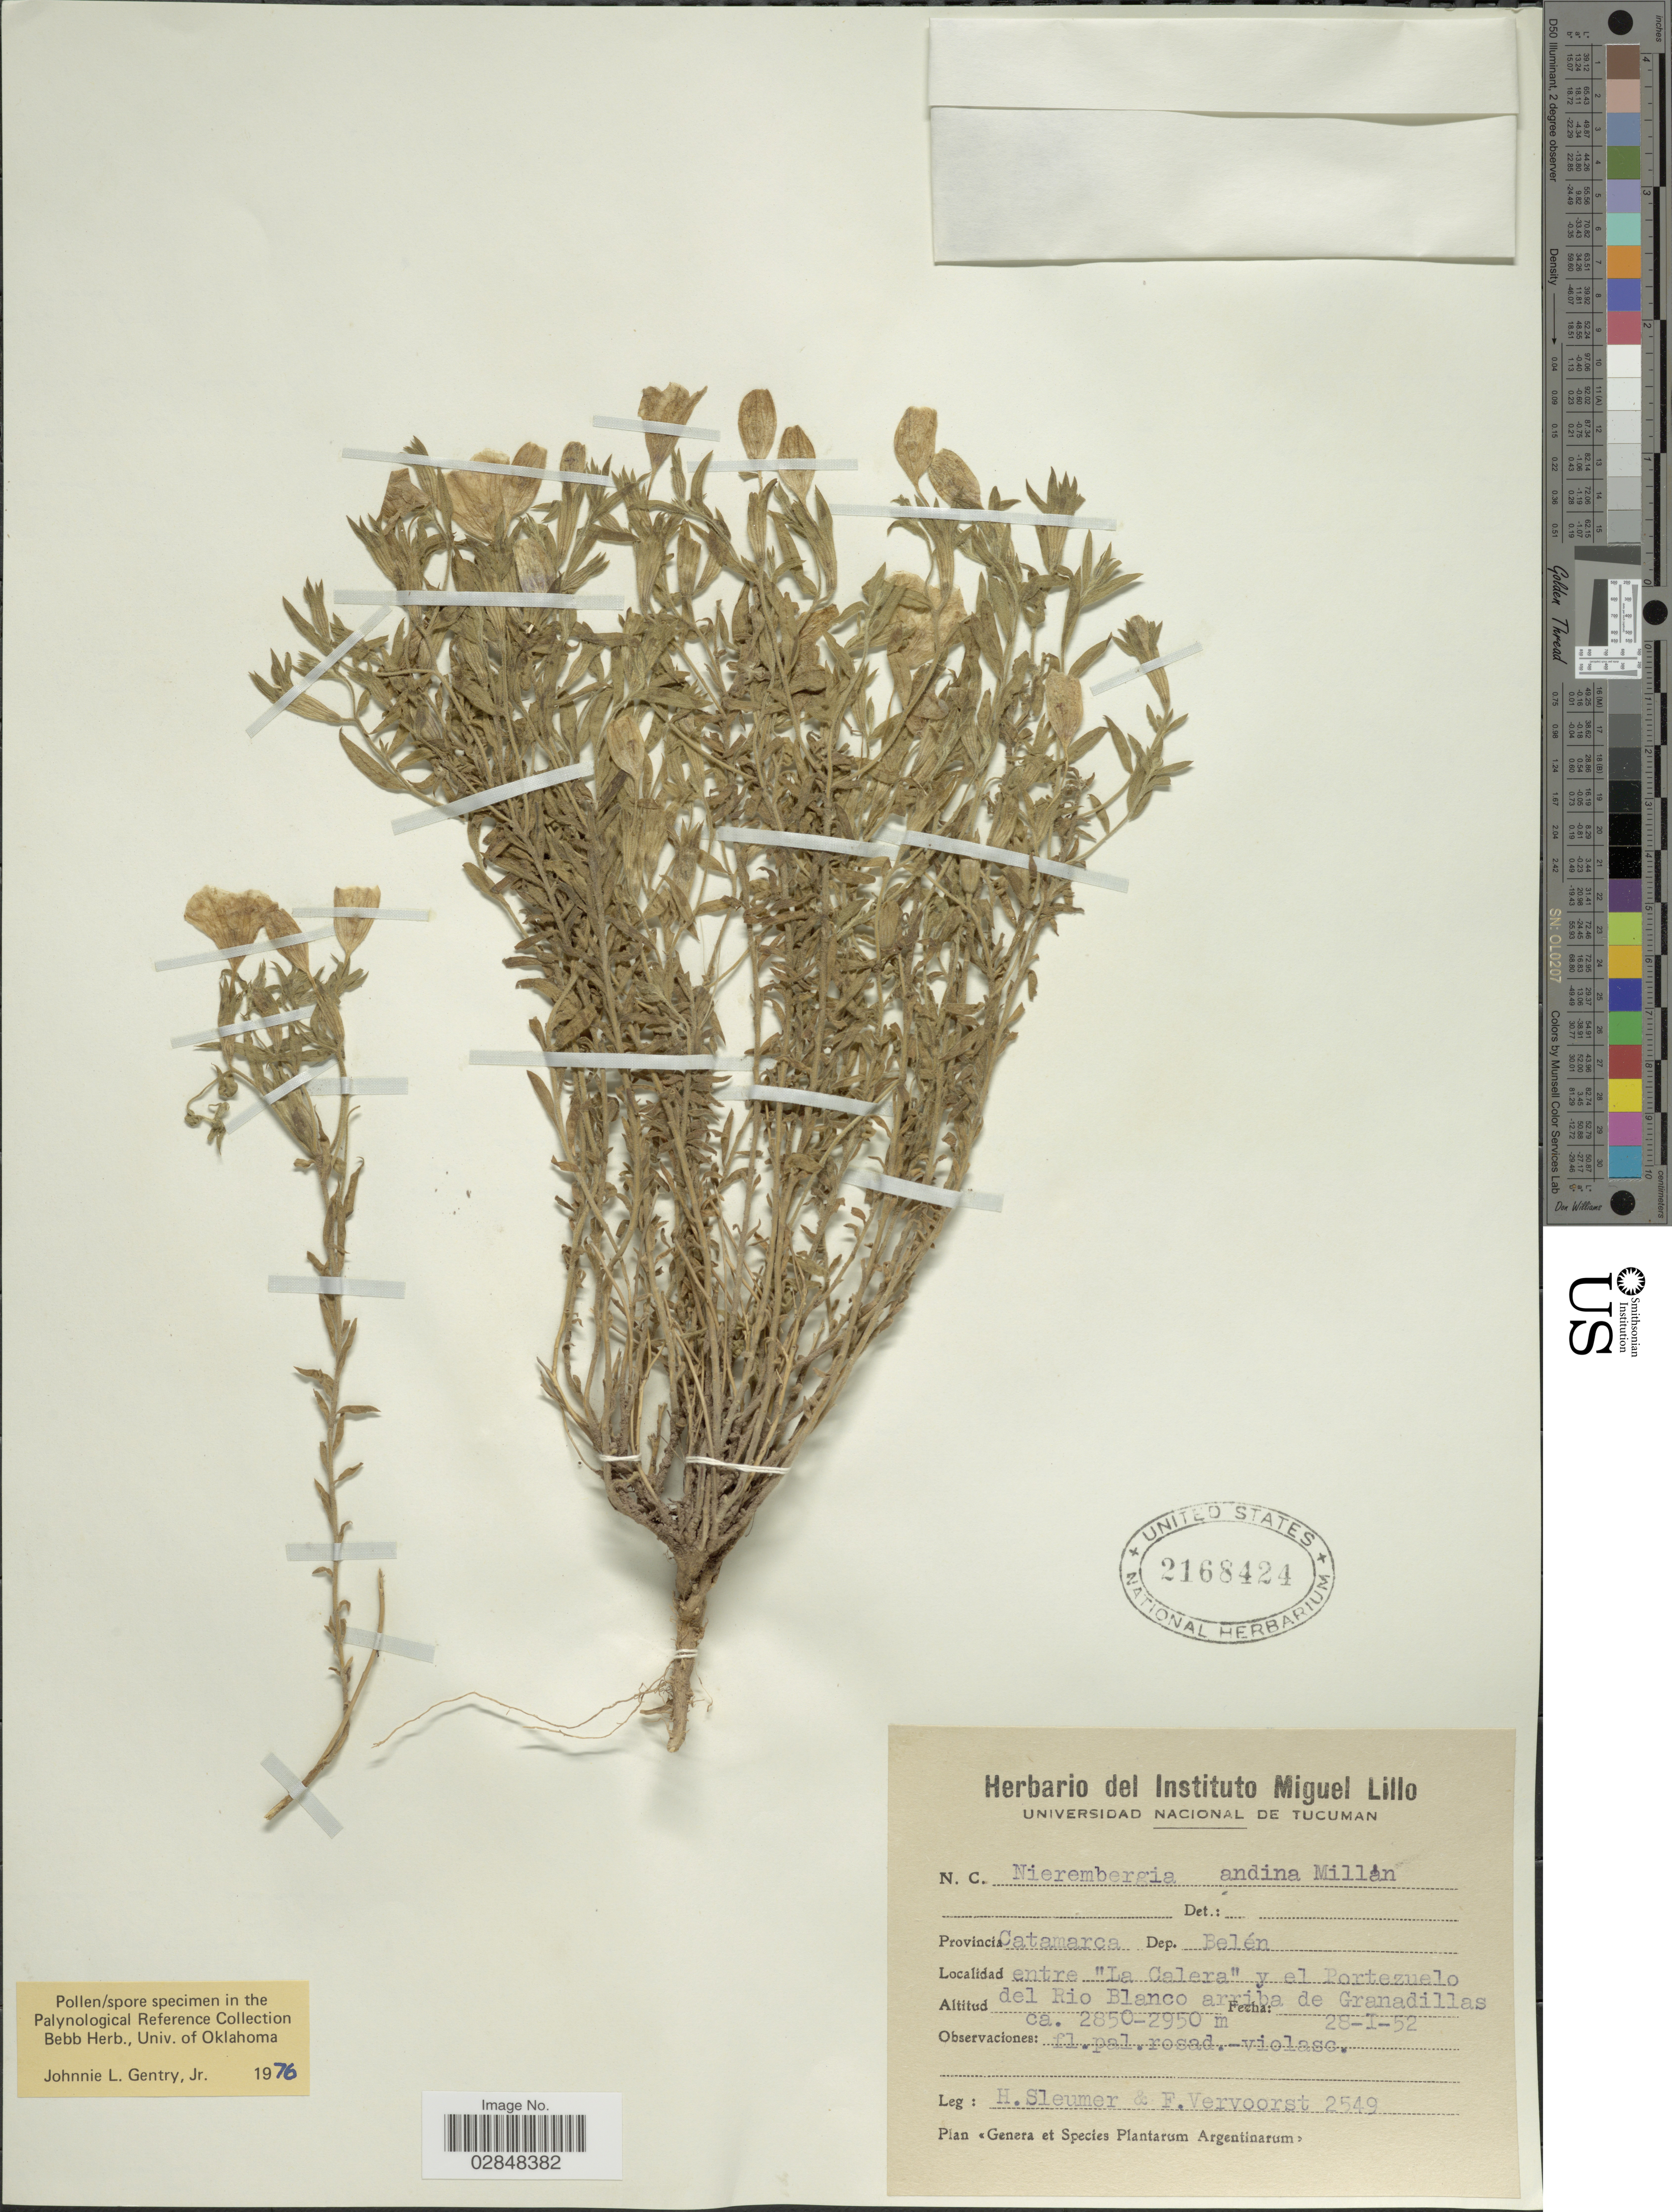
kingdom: Plantae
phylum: Tracheophyta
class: Magnoliopsida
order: Solanales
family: Solanaceae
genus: Nierembergia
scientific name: Nierembergia pulchella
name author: Miers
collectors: H. O. Sleumer & F. Vervoorst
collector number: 2549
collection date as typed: Transcribed d/m/y: 28/1/52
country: Argentina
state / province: Catamarca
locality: Dep. Belén. Entre "La Calera" y el Portezuelo del Rio Blanco arriba de Granadillas.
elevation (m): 2850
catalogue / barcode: US 2168424